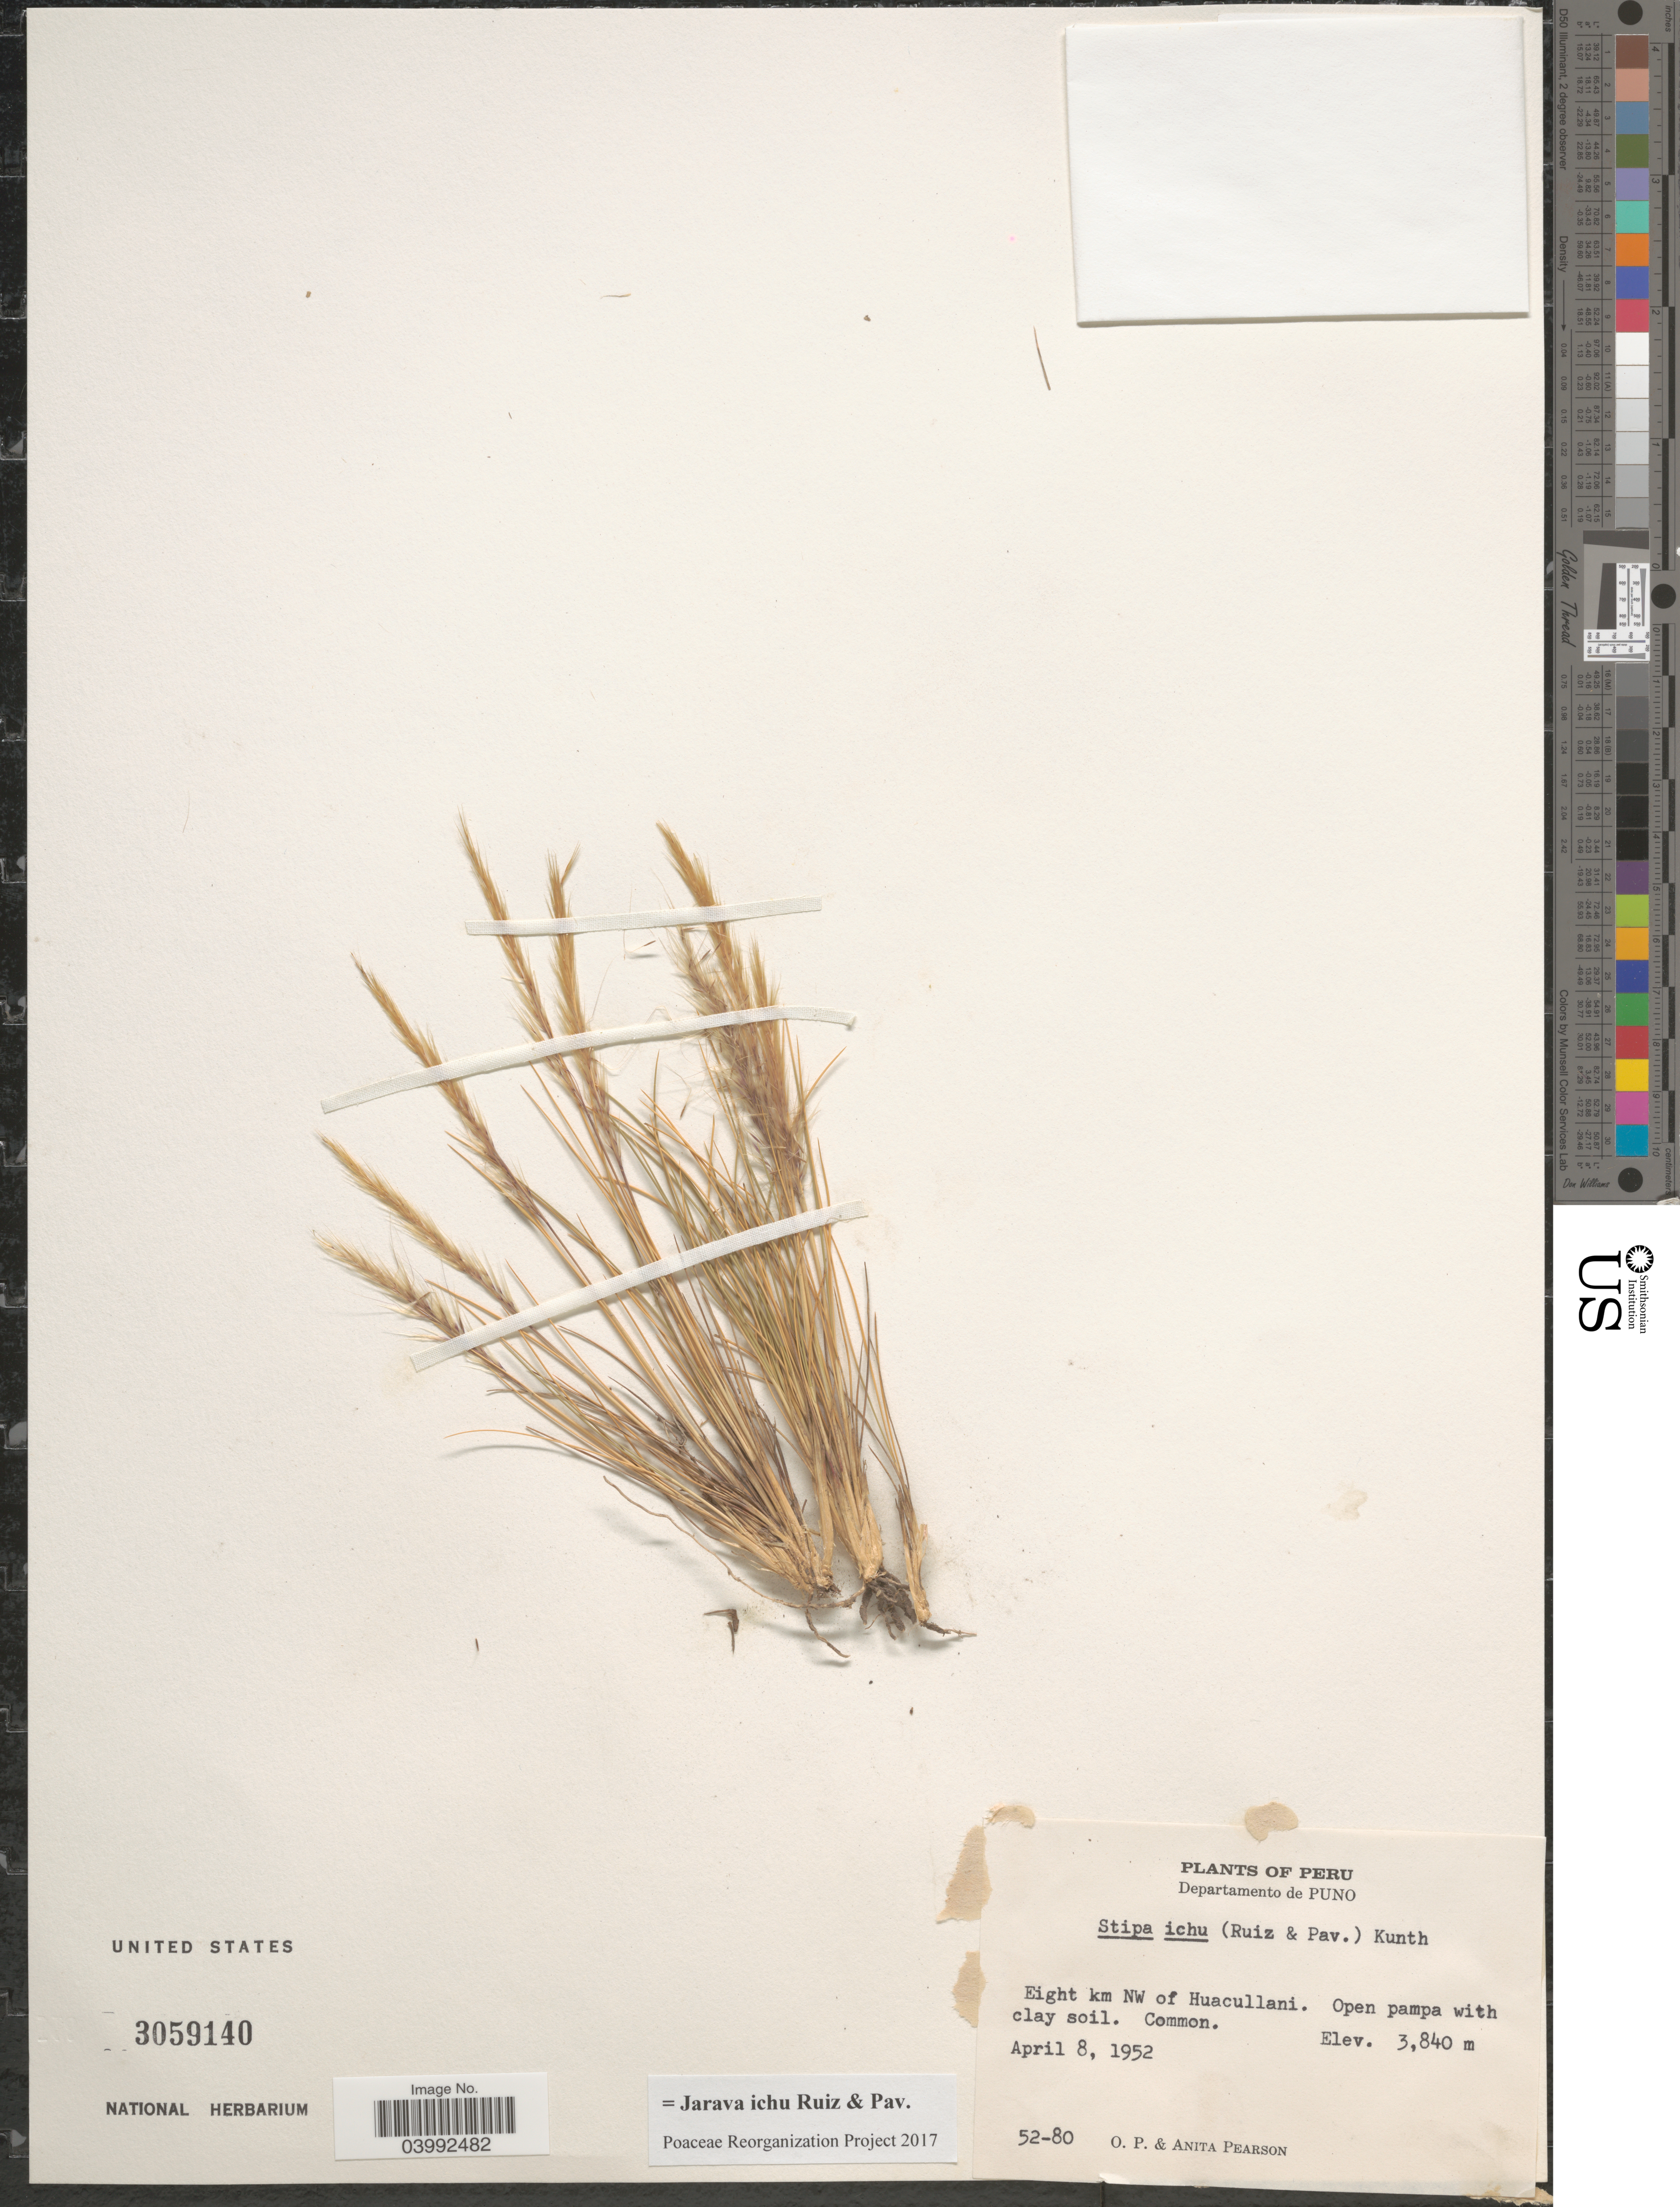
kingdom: Plantae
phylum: Tracheophyta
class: Liliopsida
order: Poales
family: Poaceae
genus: Jarava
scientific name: Jarava ichu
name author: Ruiz & Pav.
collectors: O. P. Pearson & A. Pearson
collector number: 52-80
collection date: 1952-04-08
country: Peru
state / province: Puno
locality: Departamento de Puno. Eight km NW of Huacullani.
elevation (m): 3840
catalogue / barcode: US 3059140